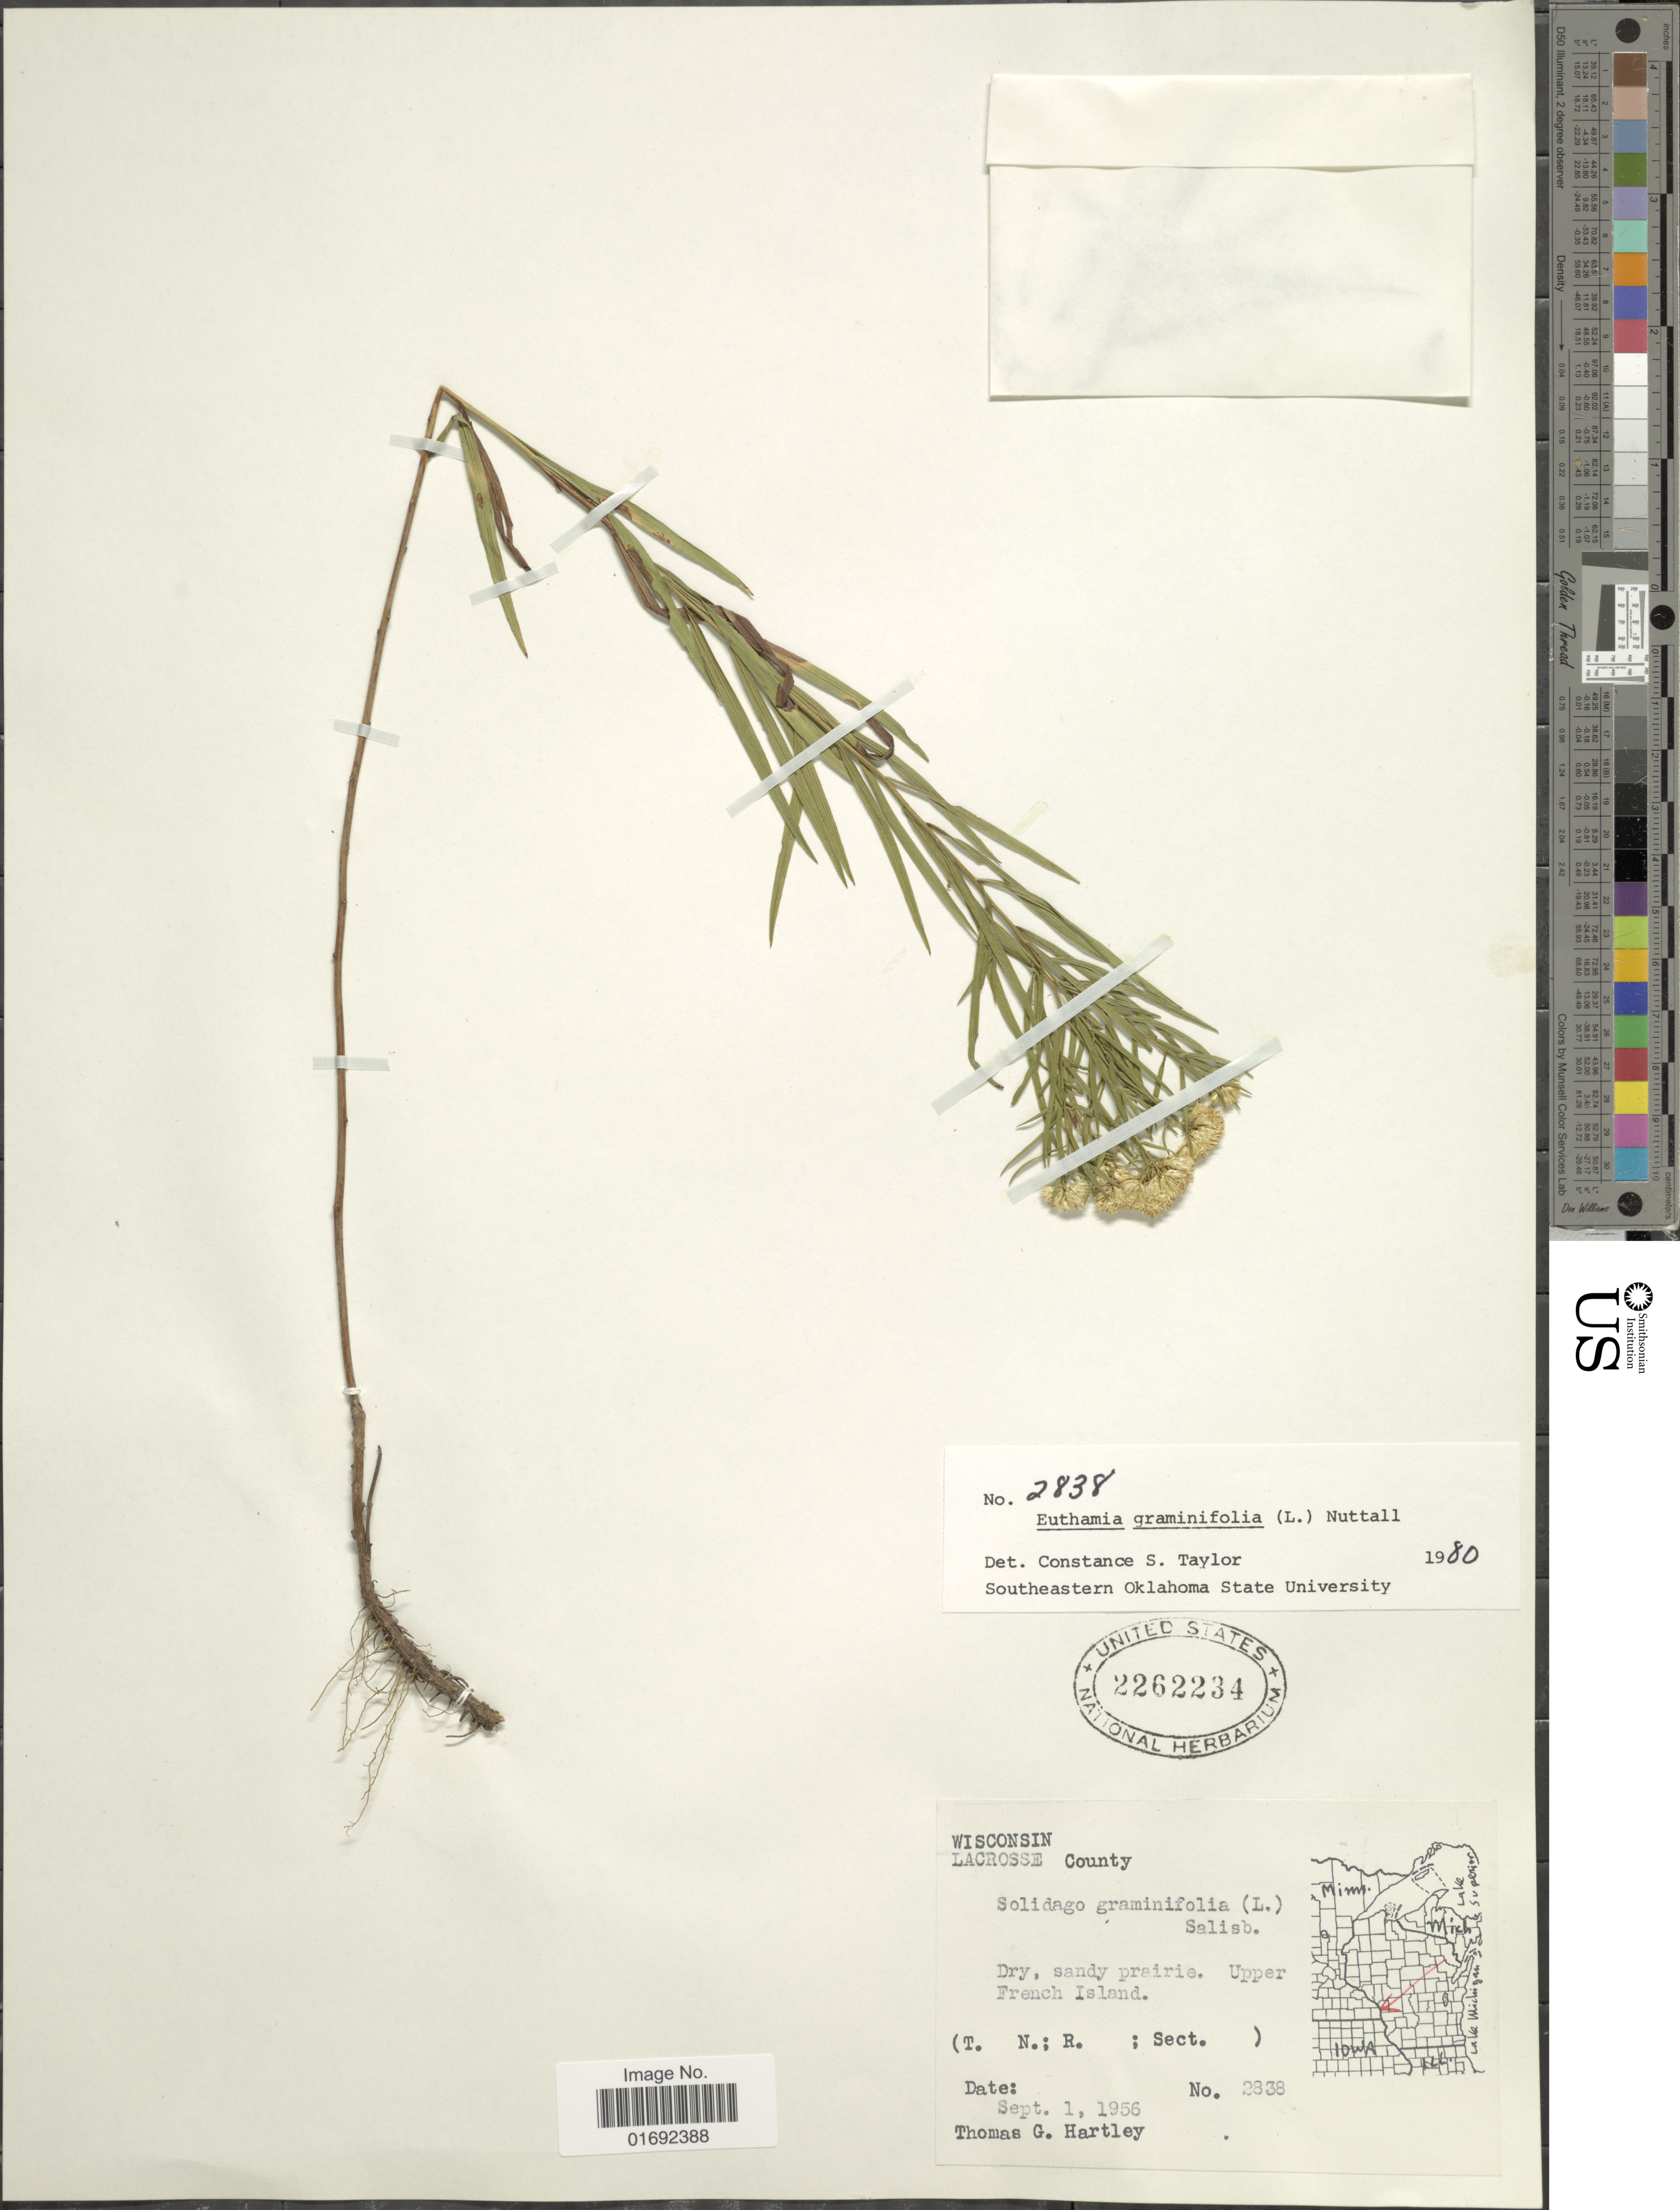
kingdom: Plantae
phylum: Tracheophyta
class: Magnoliopsida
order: Asterales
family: Asteraceae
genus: Euthamia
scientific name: Euthamia graminifolia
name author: (L.) Nutt.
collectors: T. G. Hartley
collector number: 2838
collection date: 1956-09-01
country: United States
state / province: Wisconsin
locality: Lacrosse County, Upper French Island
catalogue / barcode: US 2262234